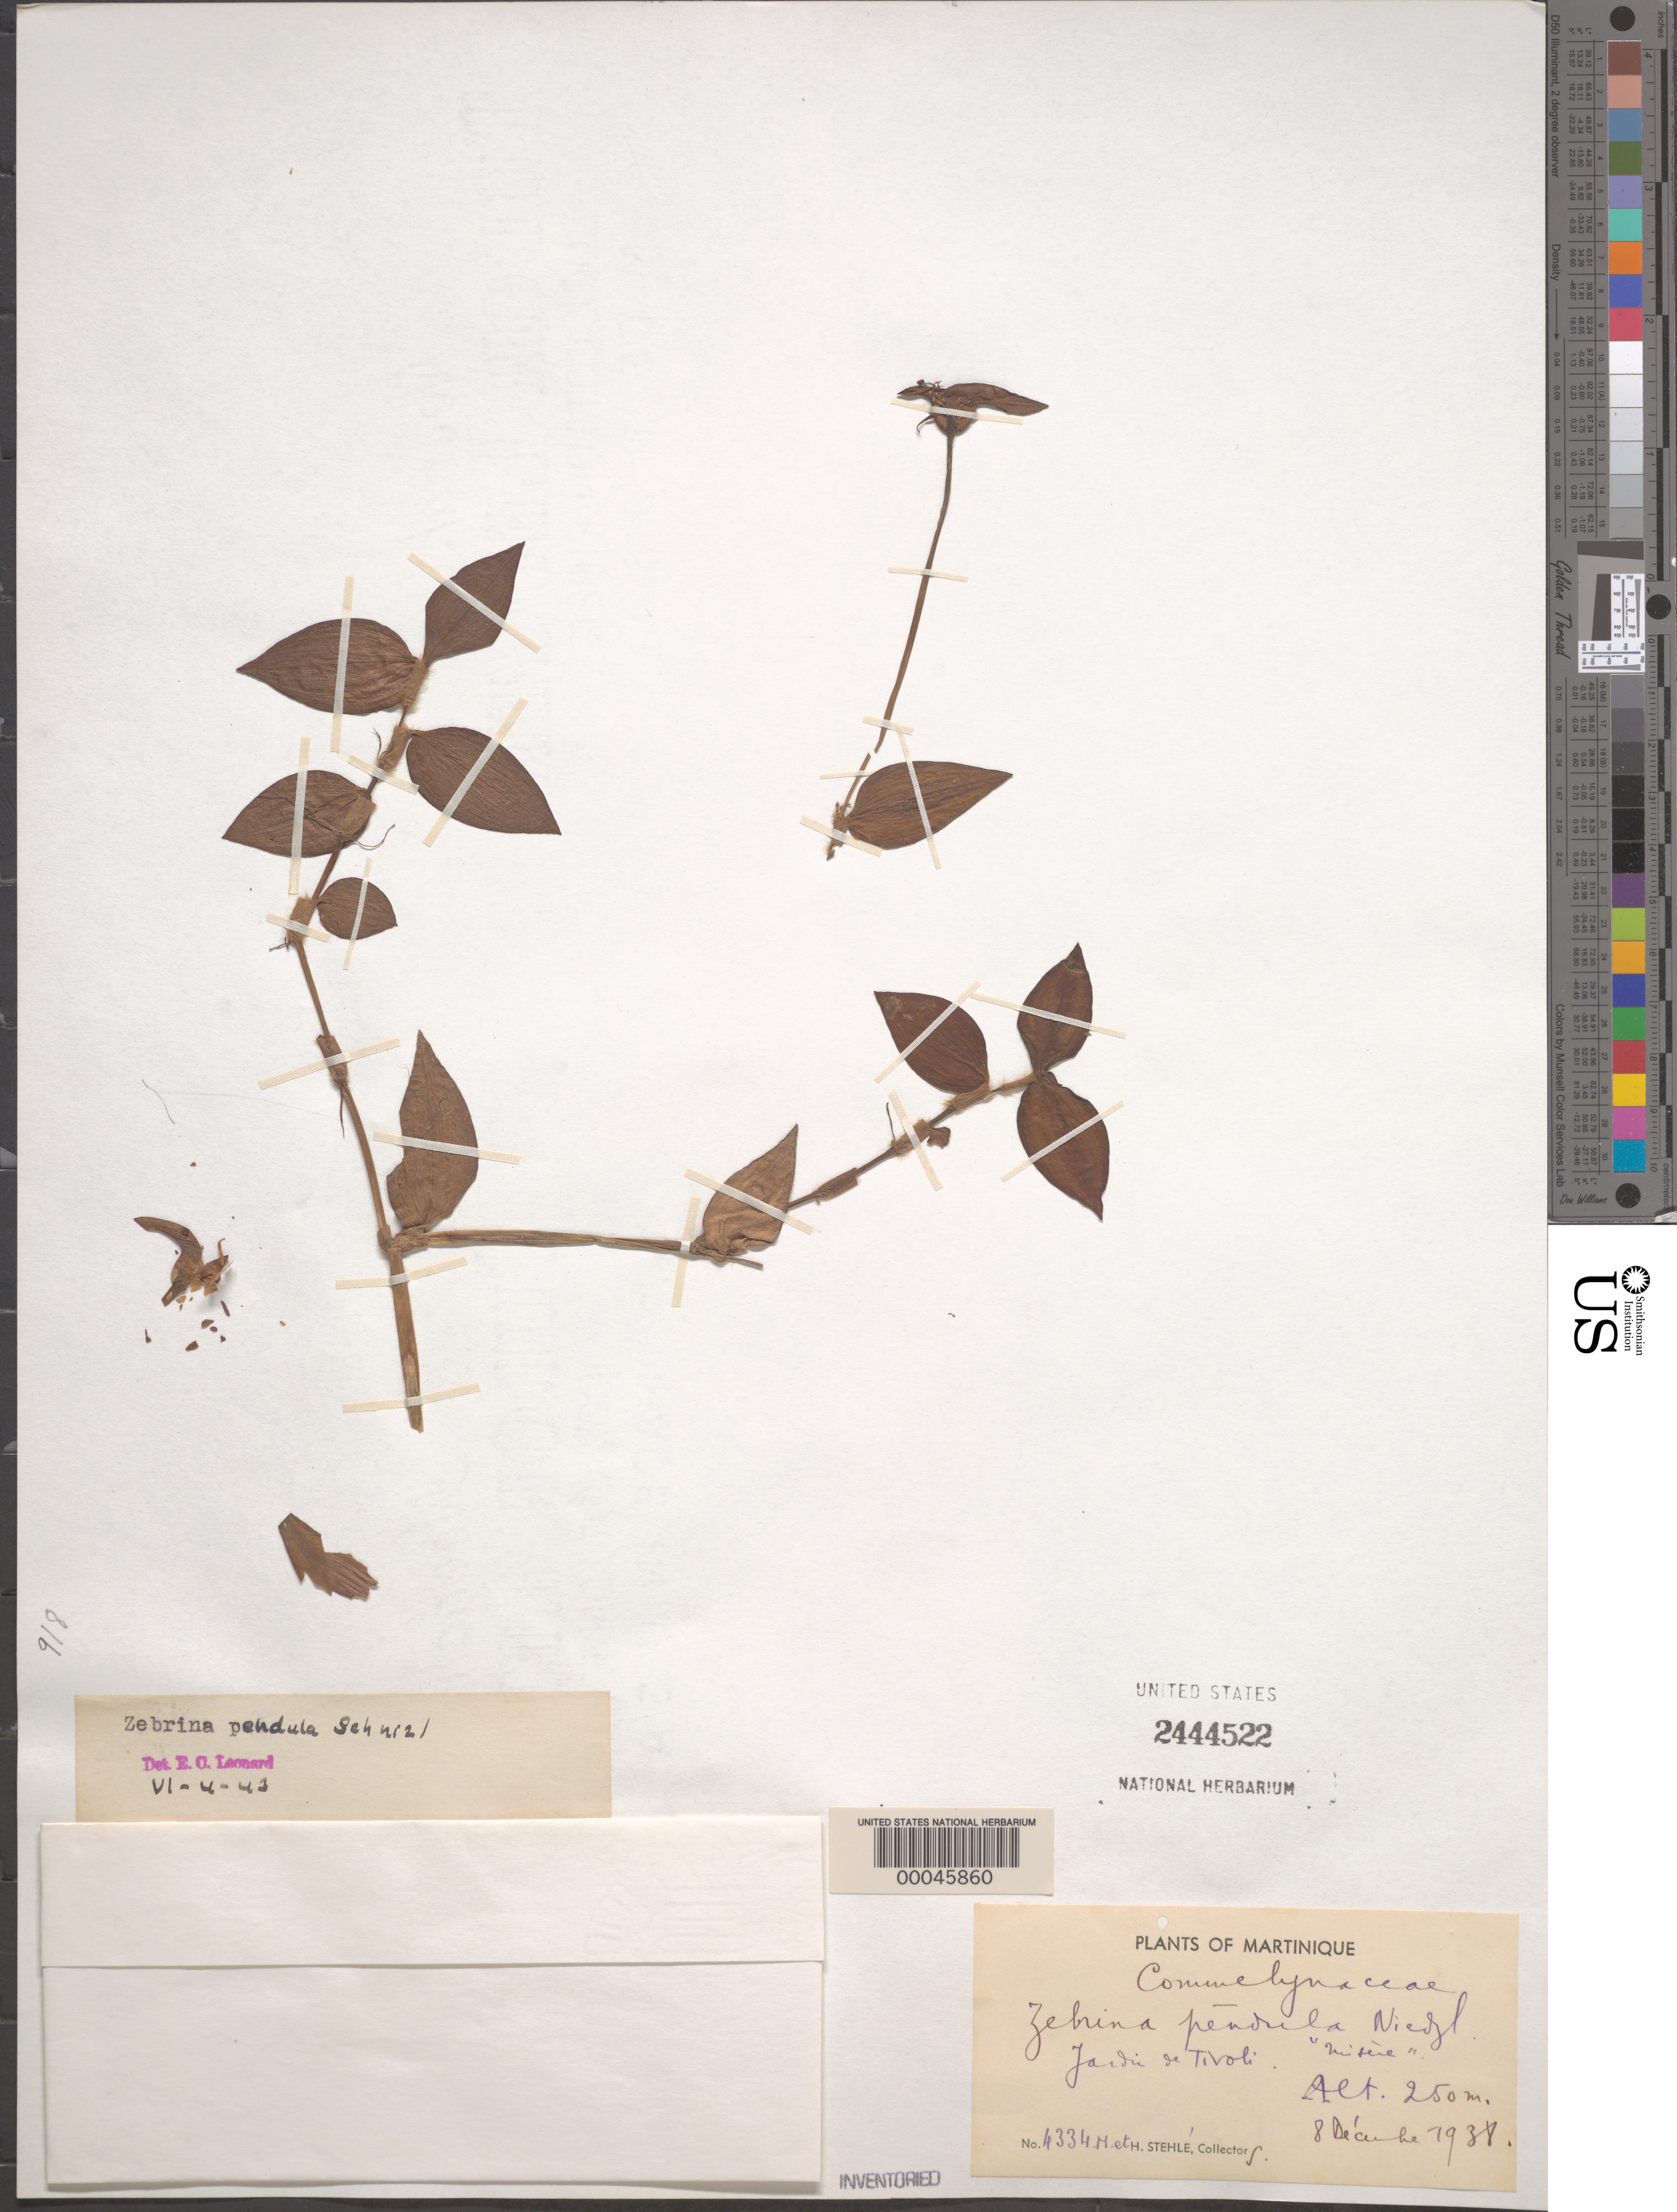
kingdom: Plantae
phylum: Tracheophyta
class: Liliopsida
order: Commelinales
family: Commelinaceae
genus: Tradescantia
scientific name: Tradescantia zebrina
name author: Bosse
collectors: M. Stehlé & H. Stehlé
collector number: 4334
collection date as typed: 08 Dec 1938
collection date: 1938-12-08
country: Martinique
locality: Tivoli garden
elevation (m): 250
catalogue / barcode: US 2444522